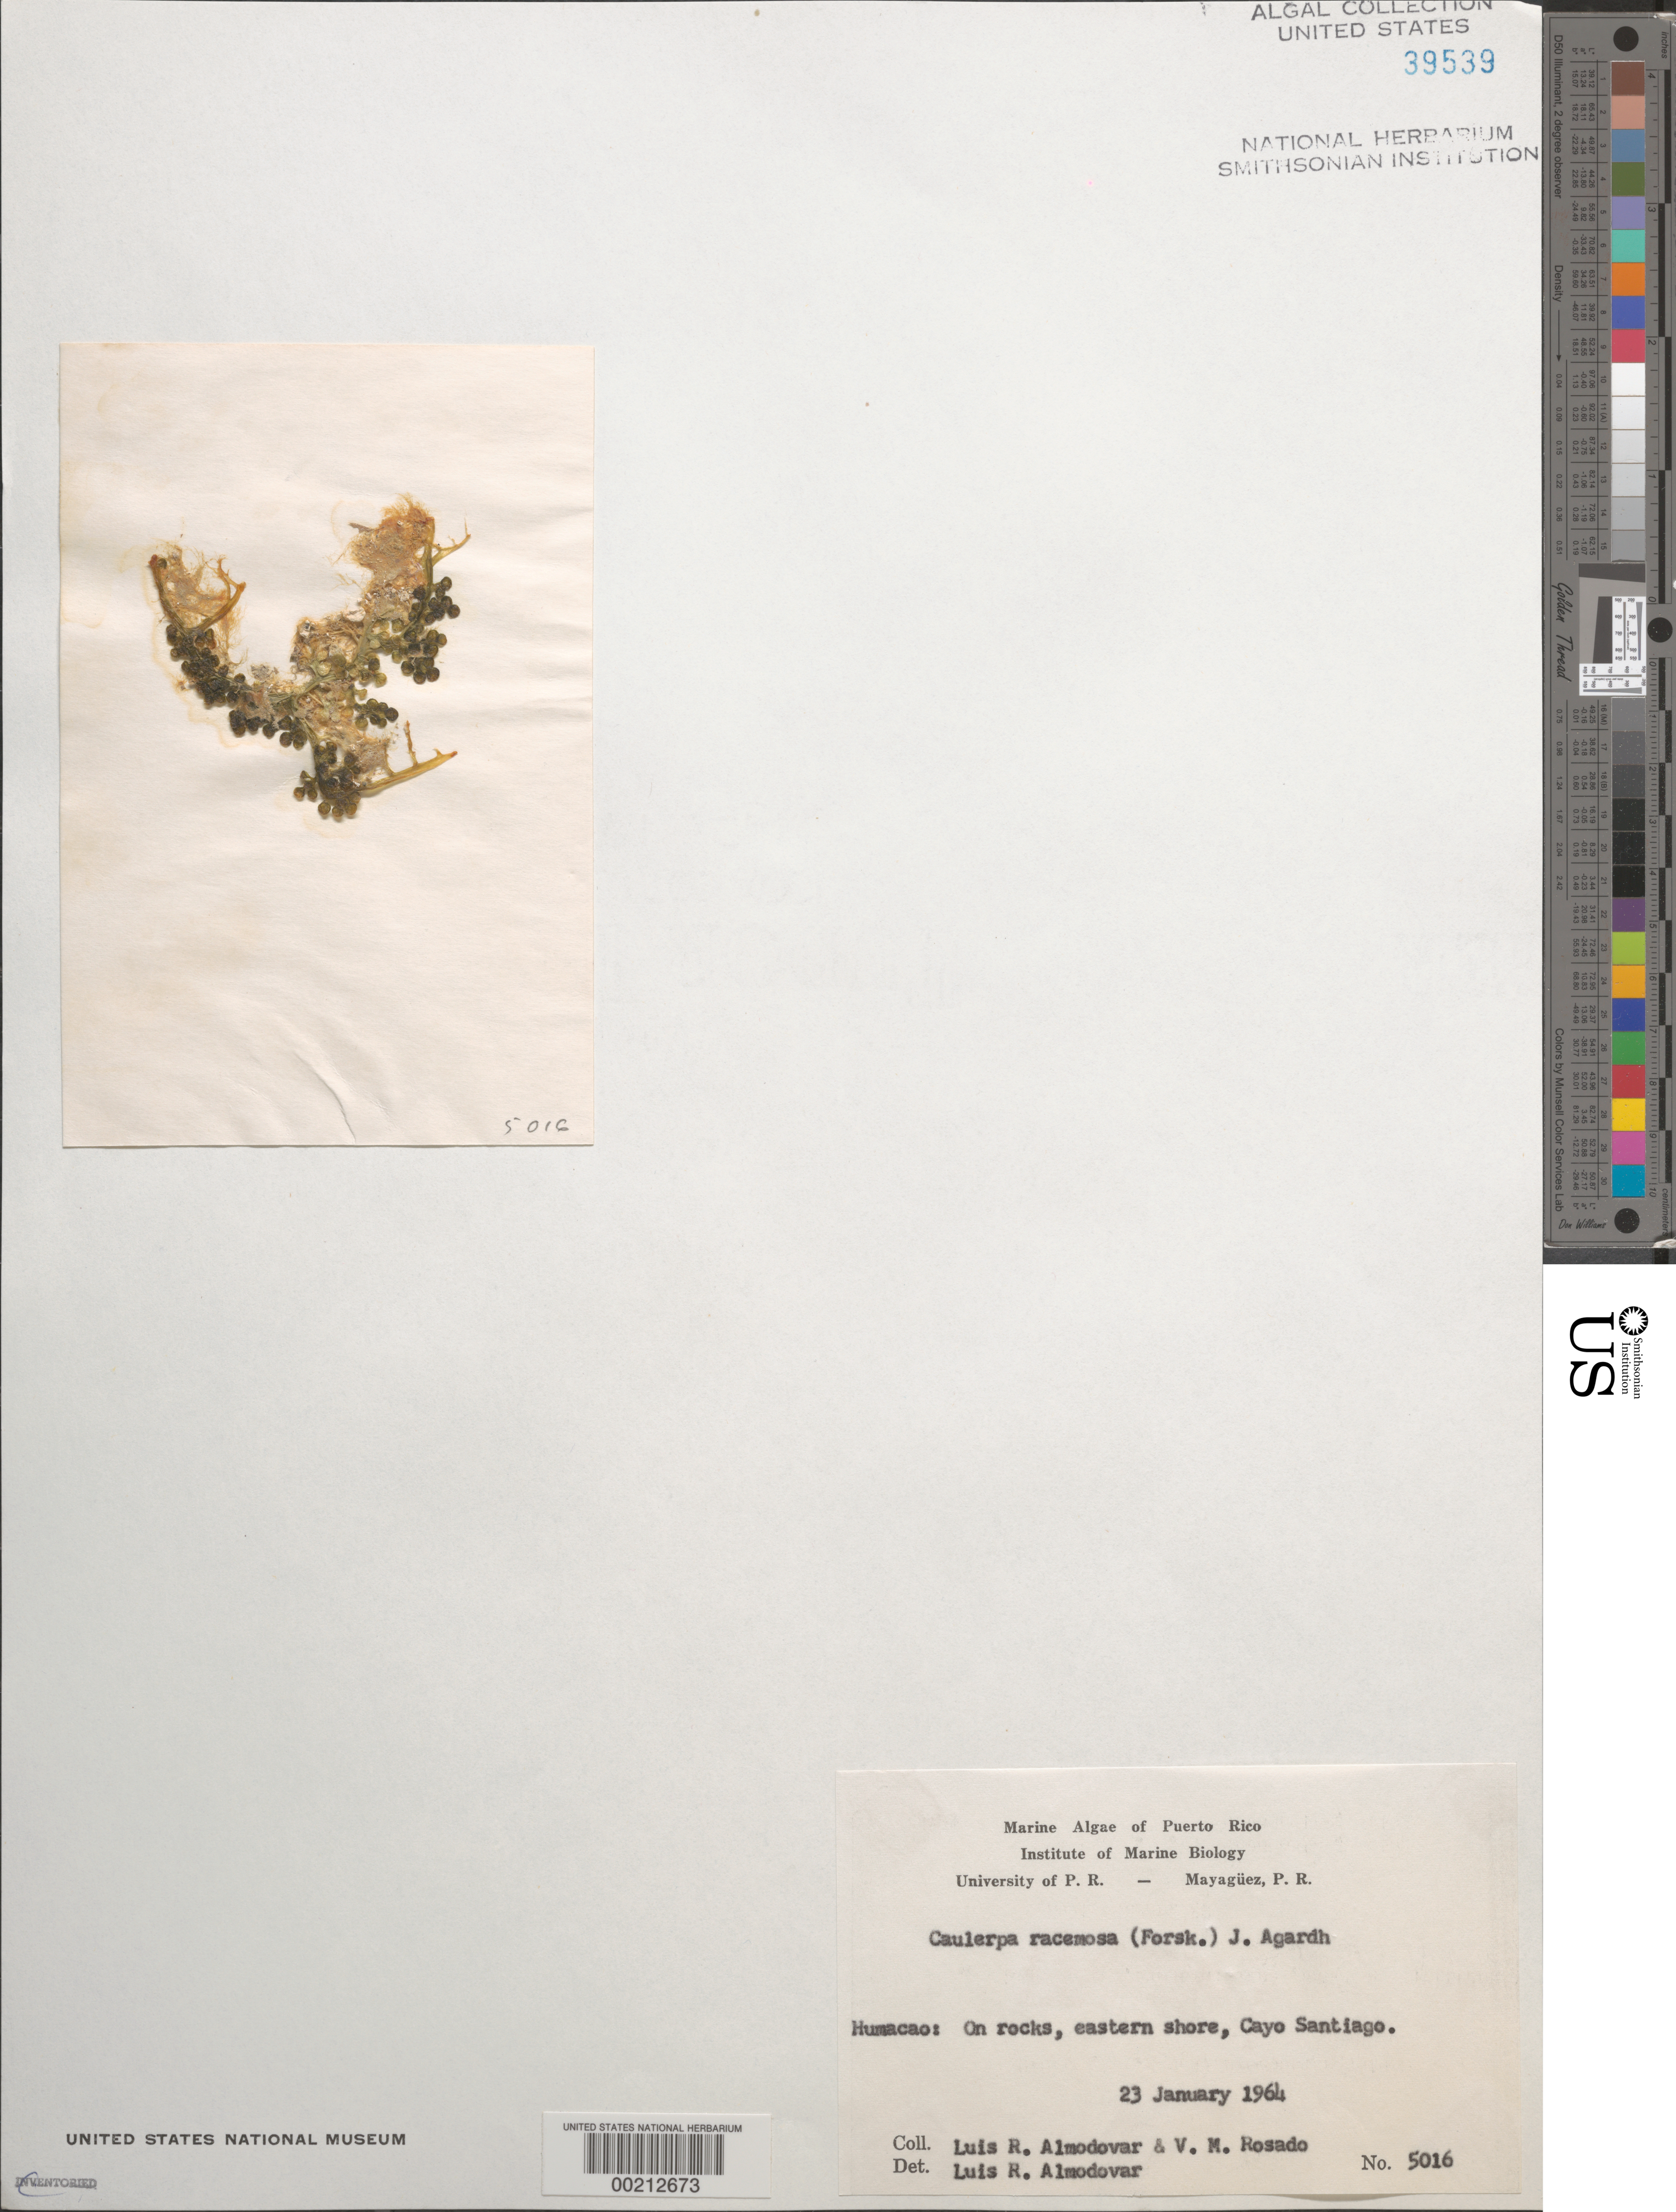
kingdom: Plantae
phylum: Chlorophyta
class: Ulvophyceae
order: Bryopsidales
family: Caulerpaceae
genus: Caulerpa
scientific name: Caulerpa racemosa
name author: (Forssk.) J. Agardh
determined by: Almodovar, L. R.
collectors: L. Almodovar & V. Rosado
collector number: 5016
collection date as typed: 23 Jan 1964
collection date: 1964-01-23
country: Puerto Rico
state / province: Humacao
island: Cayo Santiago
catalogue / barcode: US 39539